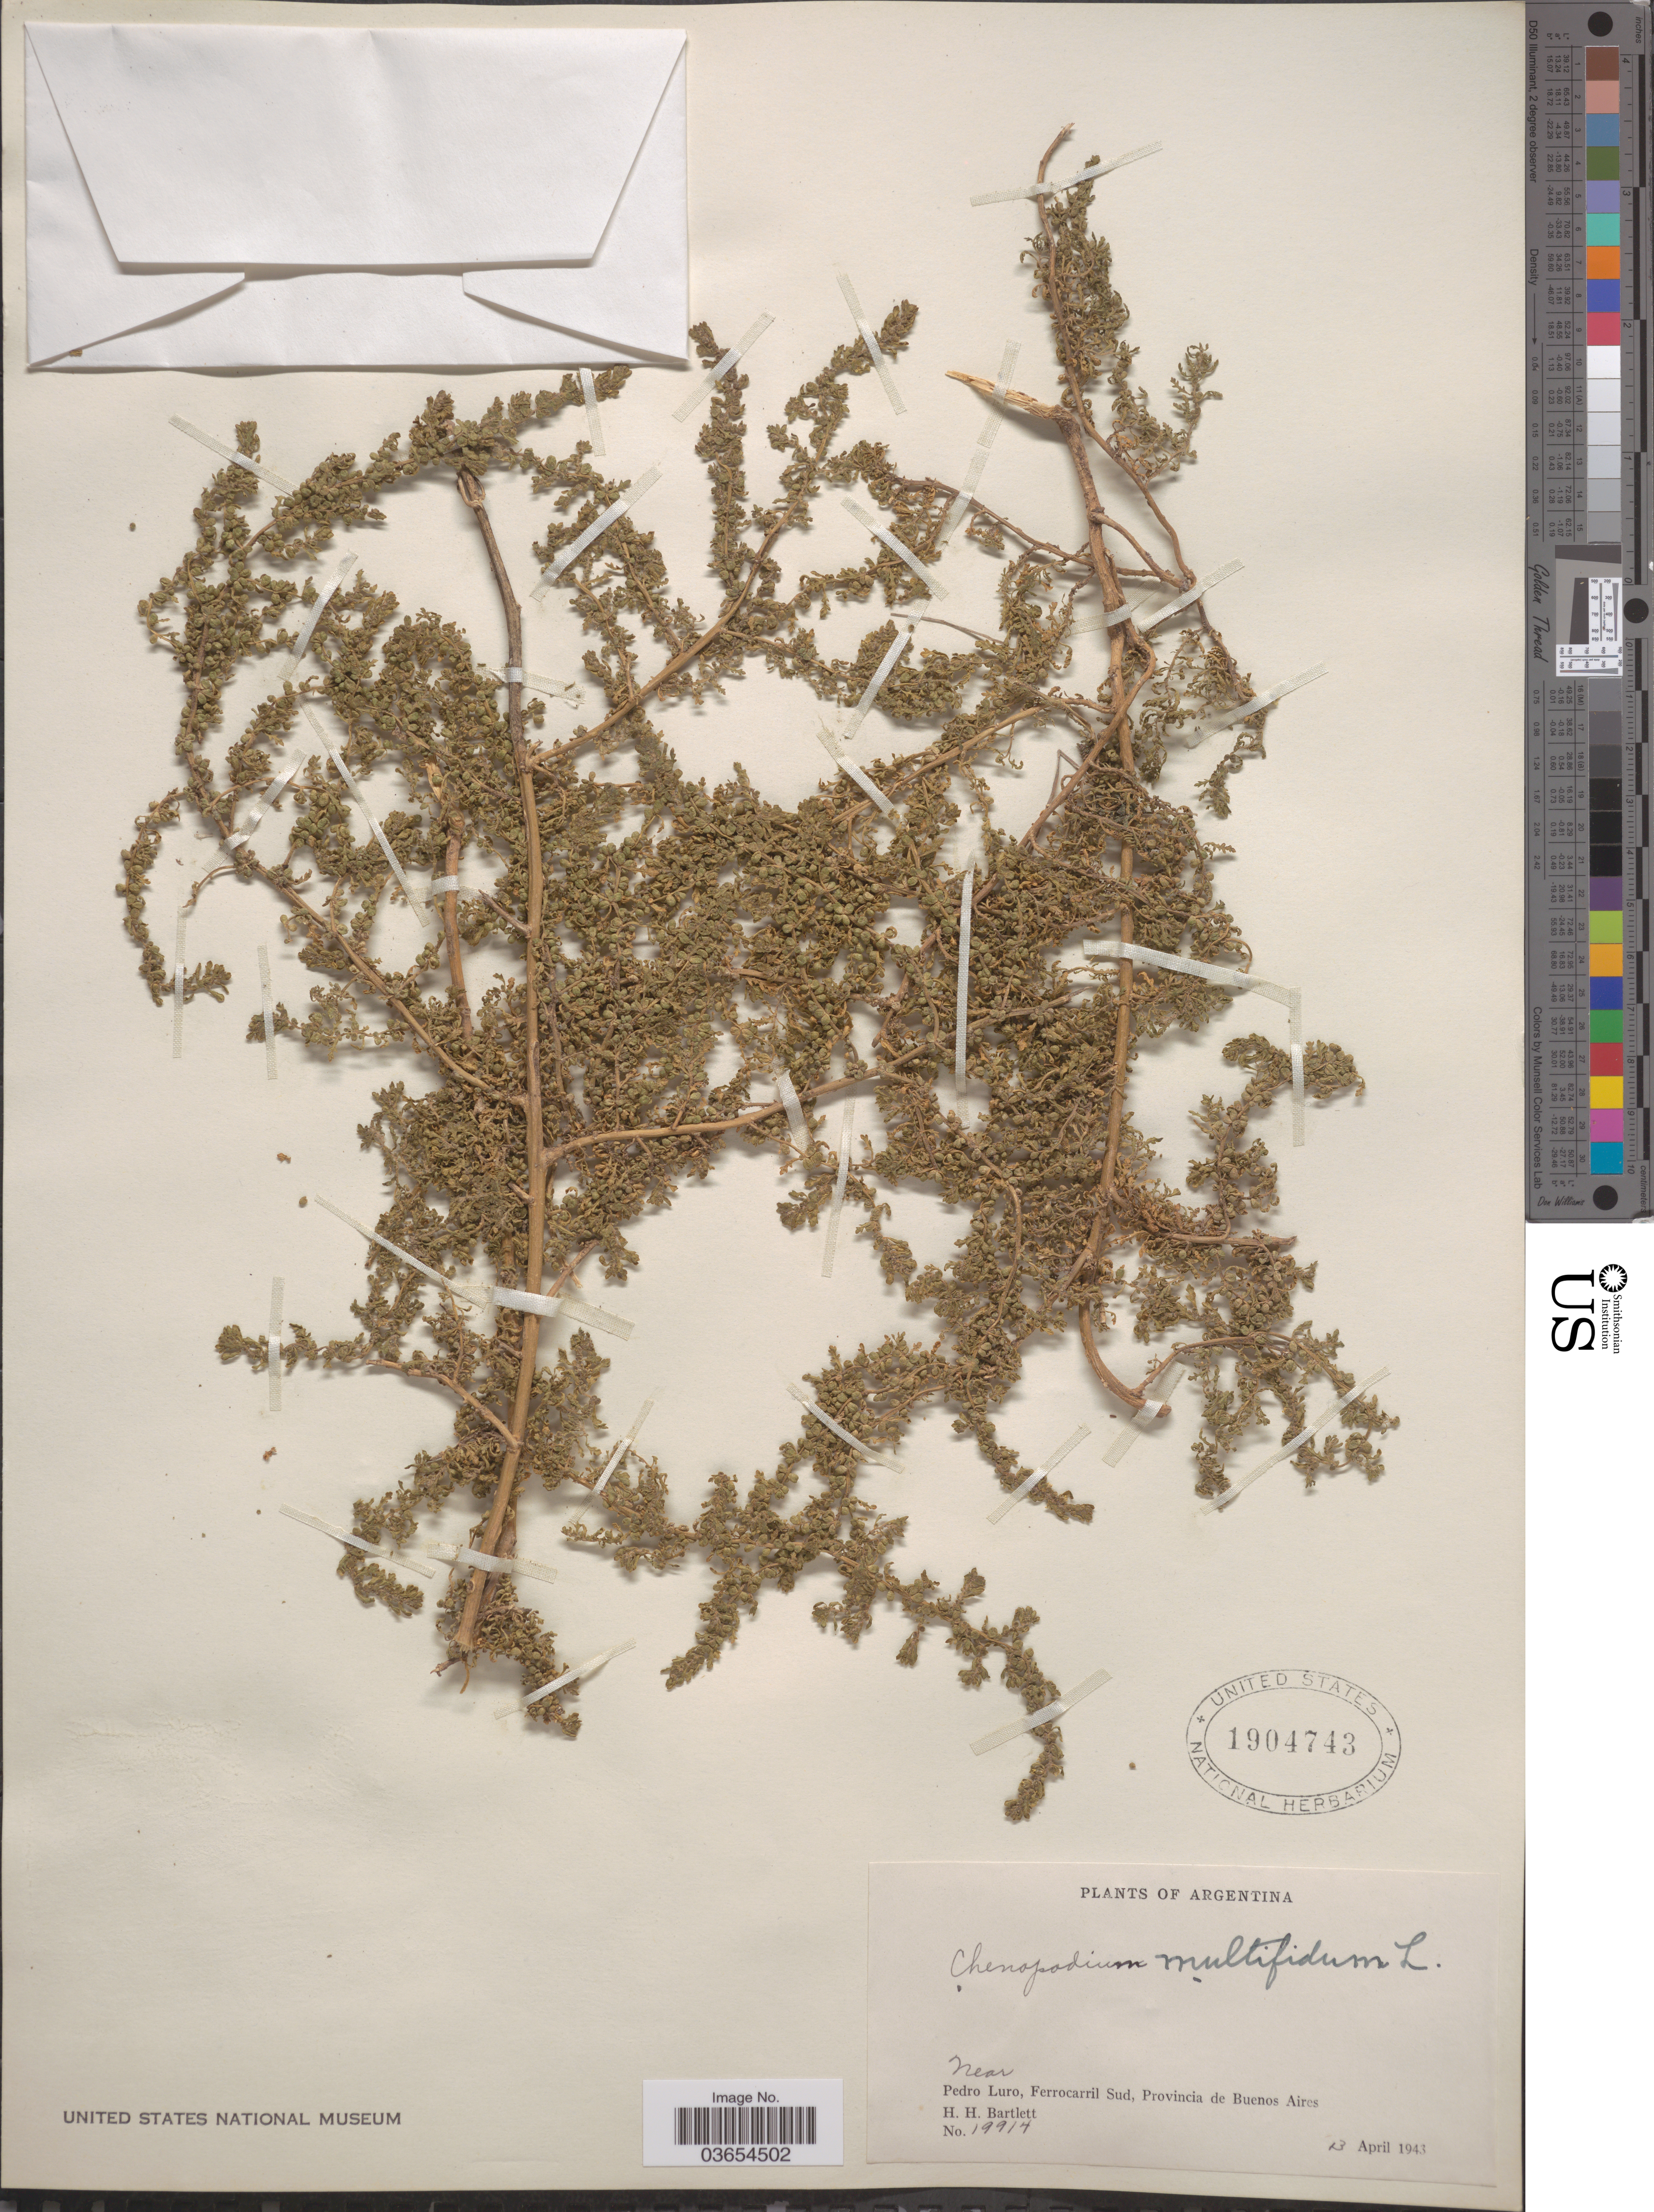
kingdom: Plantae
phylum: Tracheophyta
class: Magnoliopsida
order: Caryophyllales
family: Amaranthaceae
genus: Chenopodium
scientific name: Chenopodium multifidum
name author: L.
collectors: H. H. Bartlett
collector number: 19914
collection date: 1943-04-13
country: Argentina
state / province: Buenos Aires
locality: Near Pedro Luro, Ferrocarril Sud.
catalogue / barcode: US 1904743